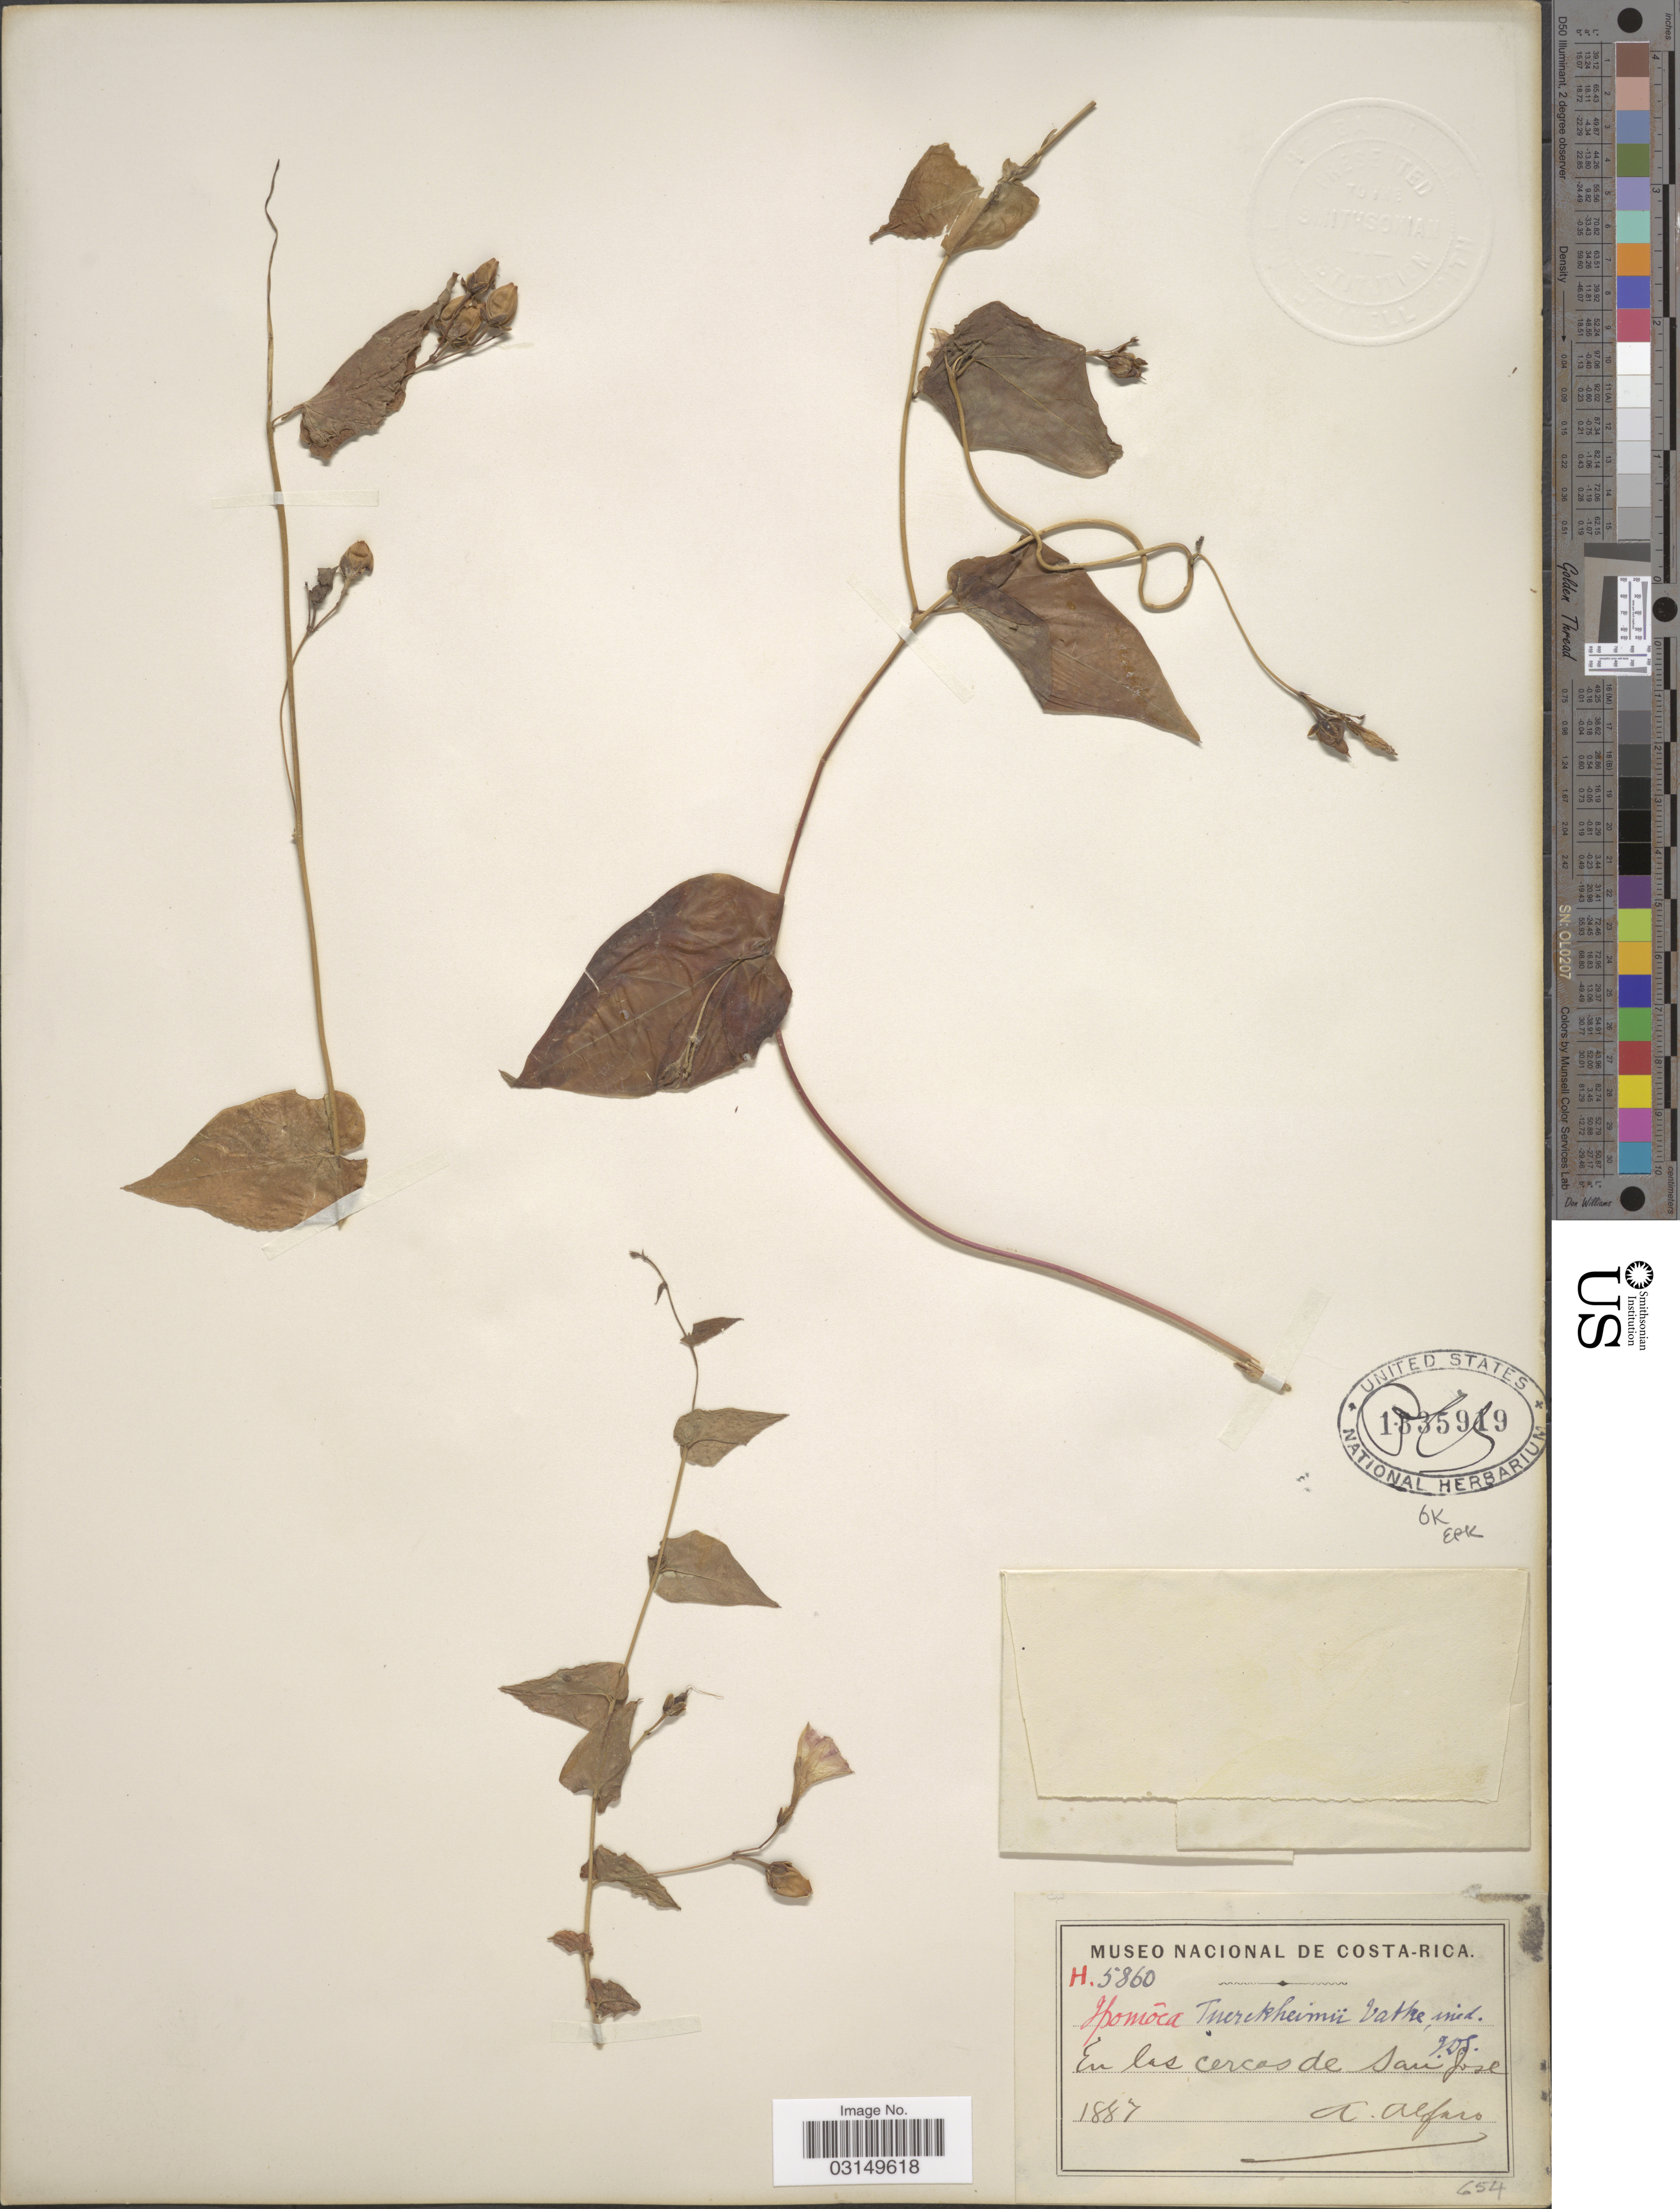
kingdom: Plantae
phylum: Tracheophyta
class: Magnoliopsida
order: Solanales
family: Convolvulaceae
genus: Ipomoea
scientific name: Ipomoea aristolochiifolia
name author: G. Don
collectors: A. Alfaro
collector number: H.5860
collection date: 1887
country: Costa Rica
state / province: San José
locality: En las cercas de San Jose.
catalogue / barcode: US 1335919